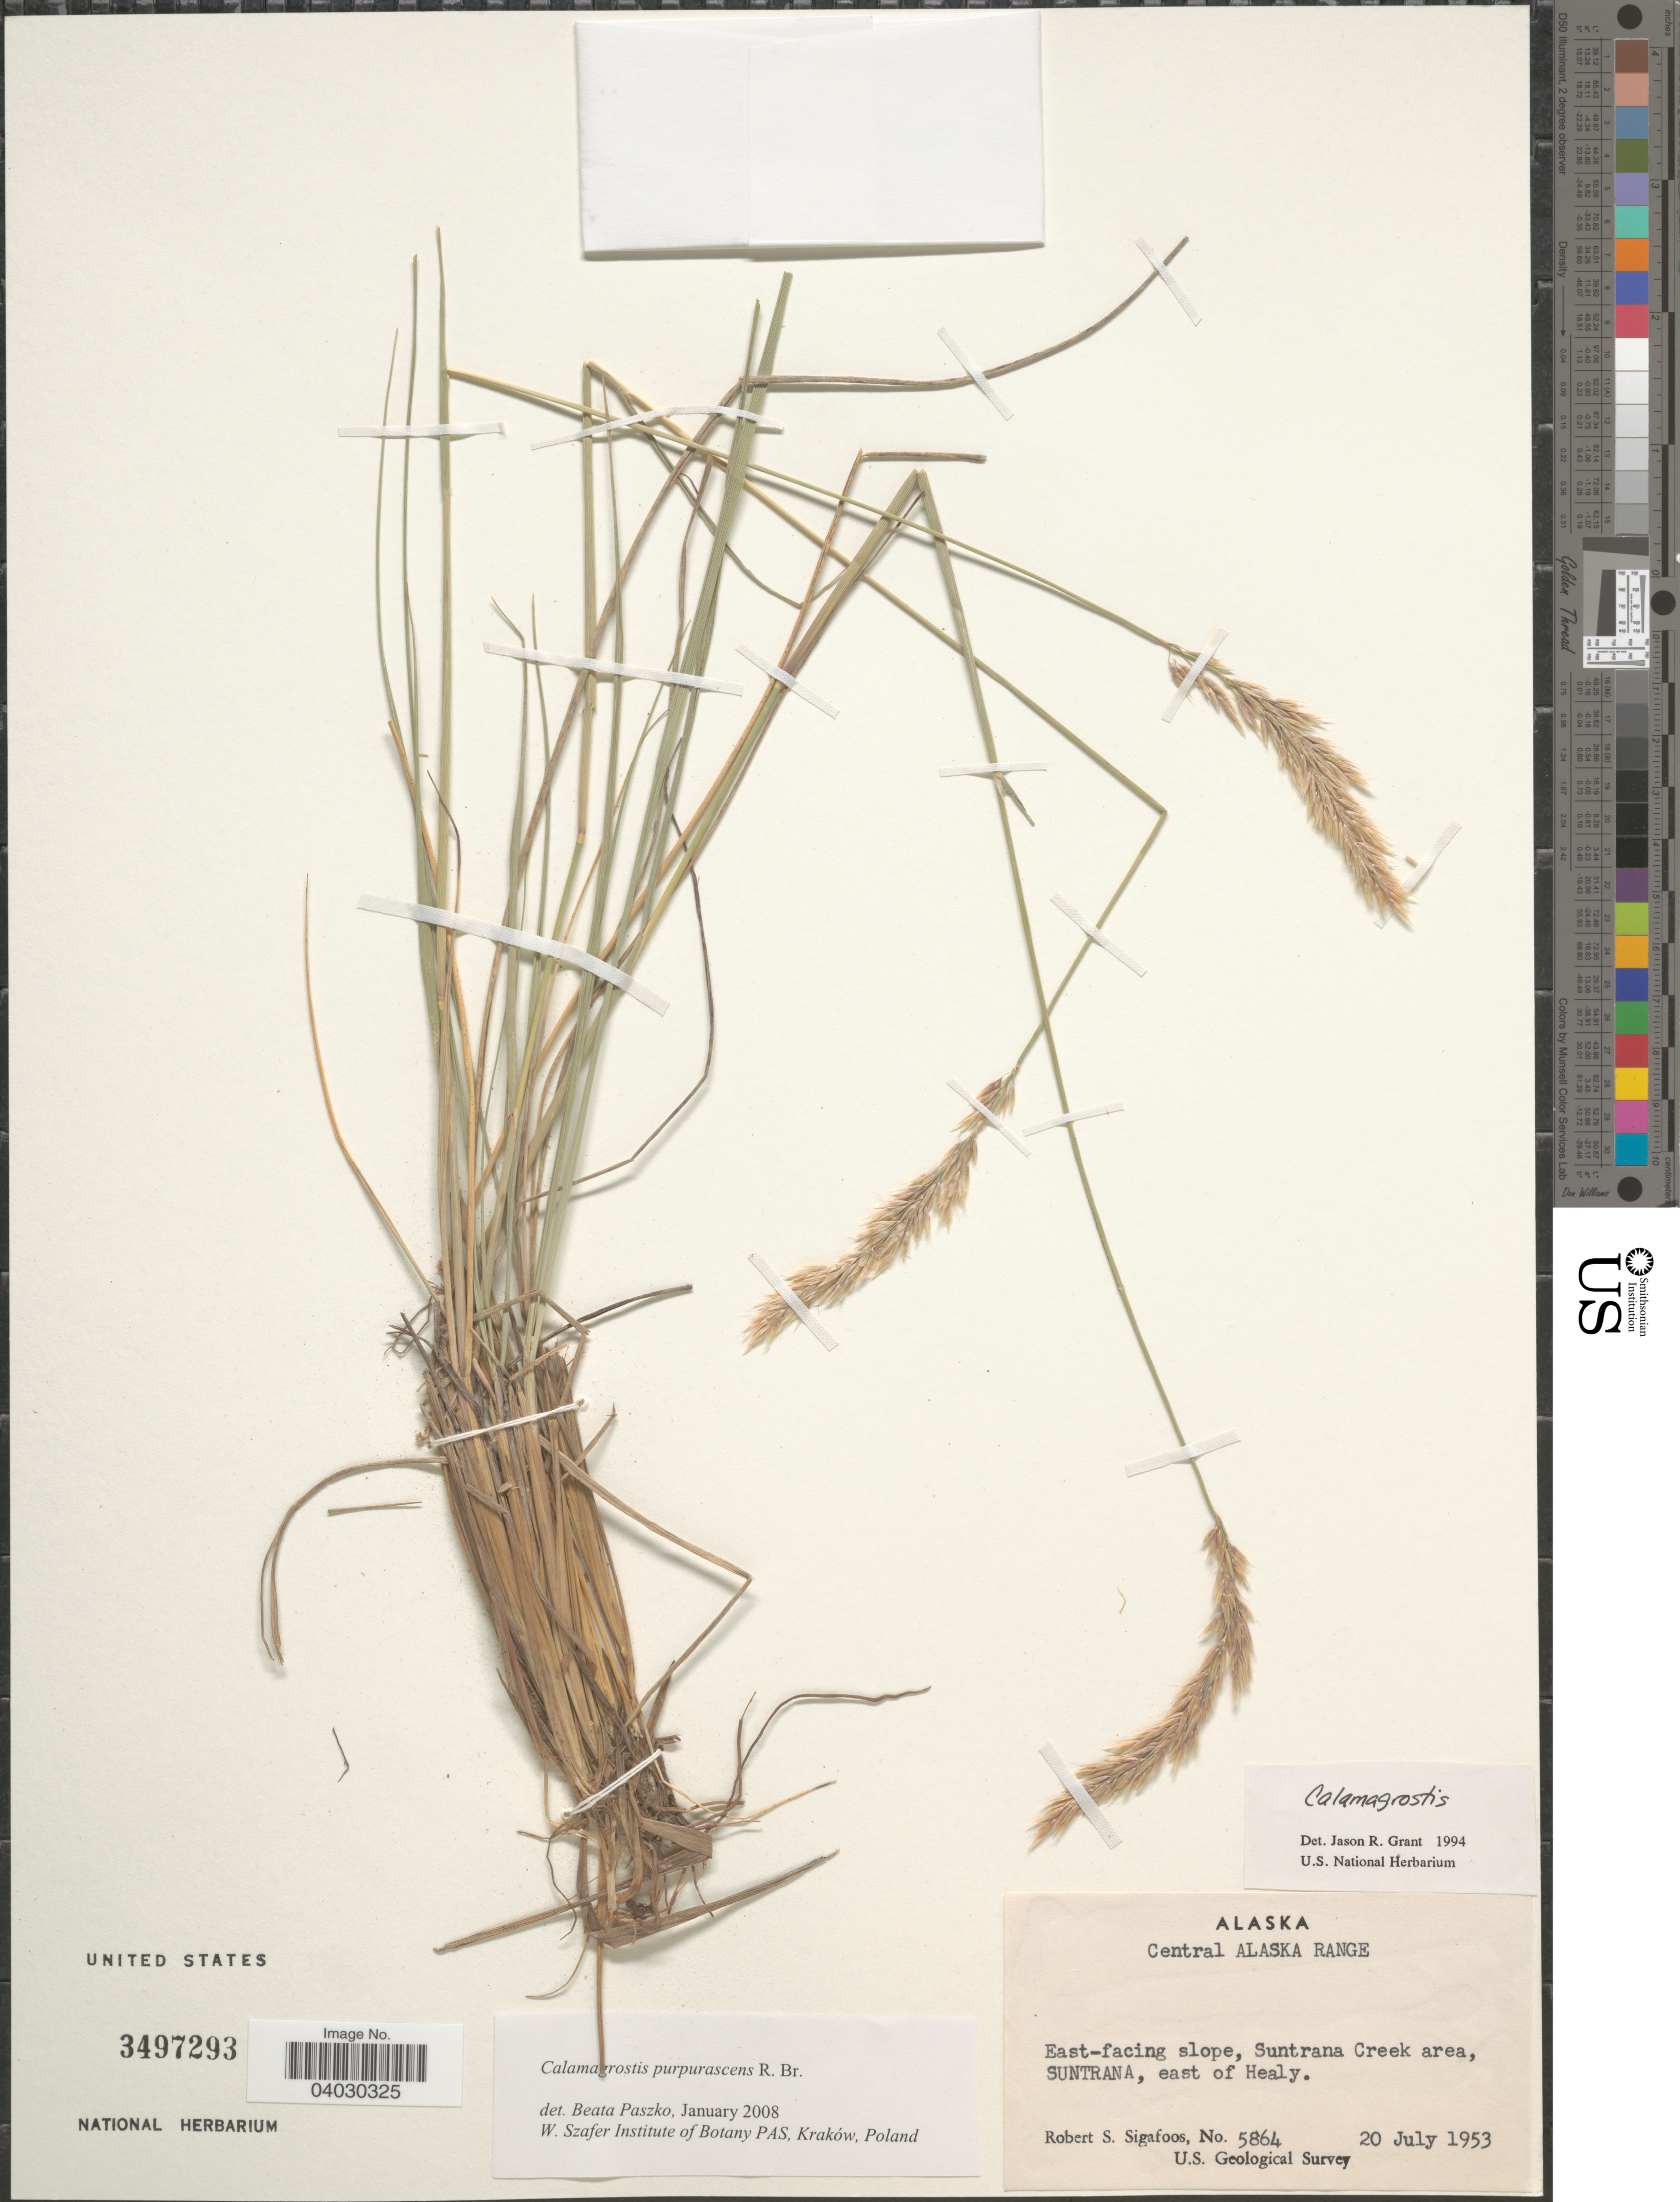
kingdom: Plantae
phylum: Tracheophyta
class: Liliopsida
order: Poales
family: Poaceae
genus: Calamagrostis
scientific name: Calamagrostis purpurascens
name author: R. Br.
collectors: R. Sigafoos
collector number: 5864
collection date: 1953-07-20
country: United States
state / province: Alaska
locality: Central Alaska Range. East-facing slope, Suntrana Creek area, Suntrana, east of Healy.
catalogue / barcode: US 3497293